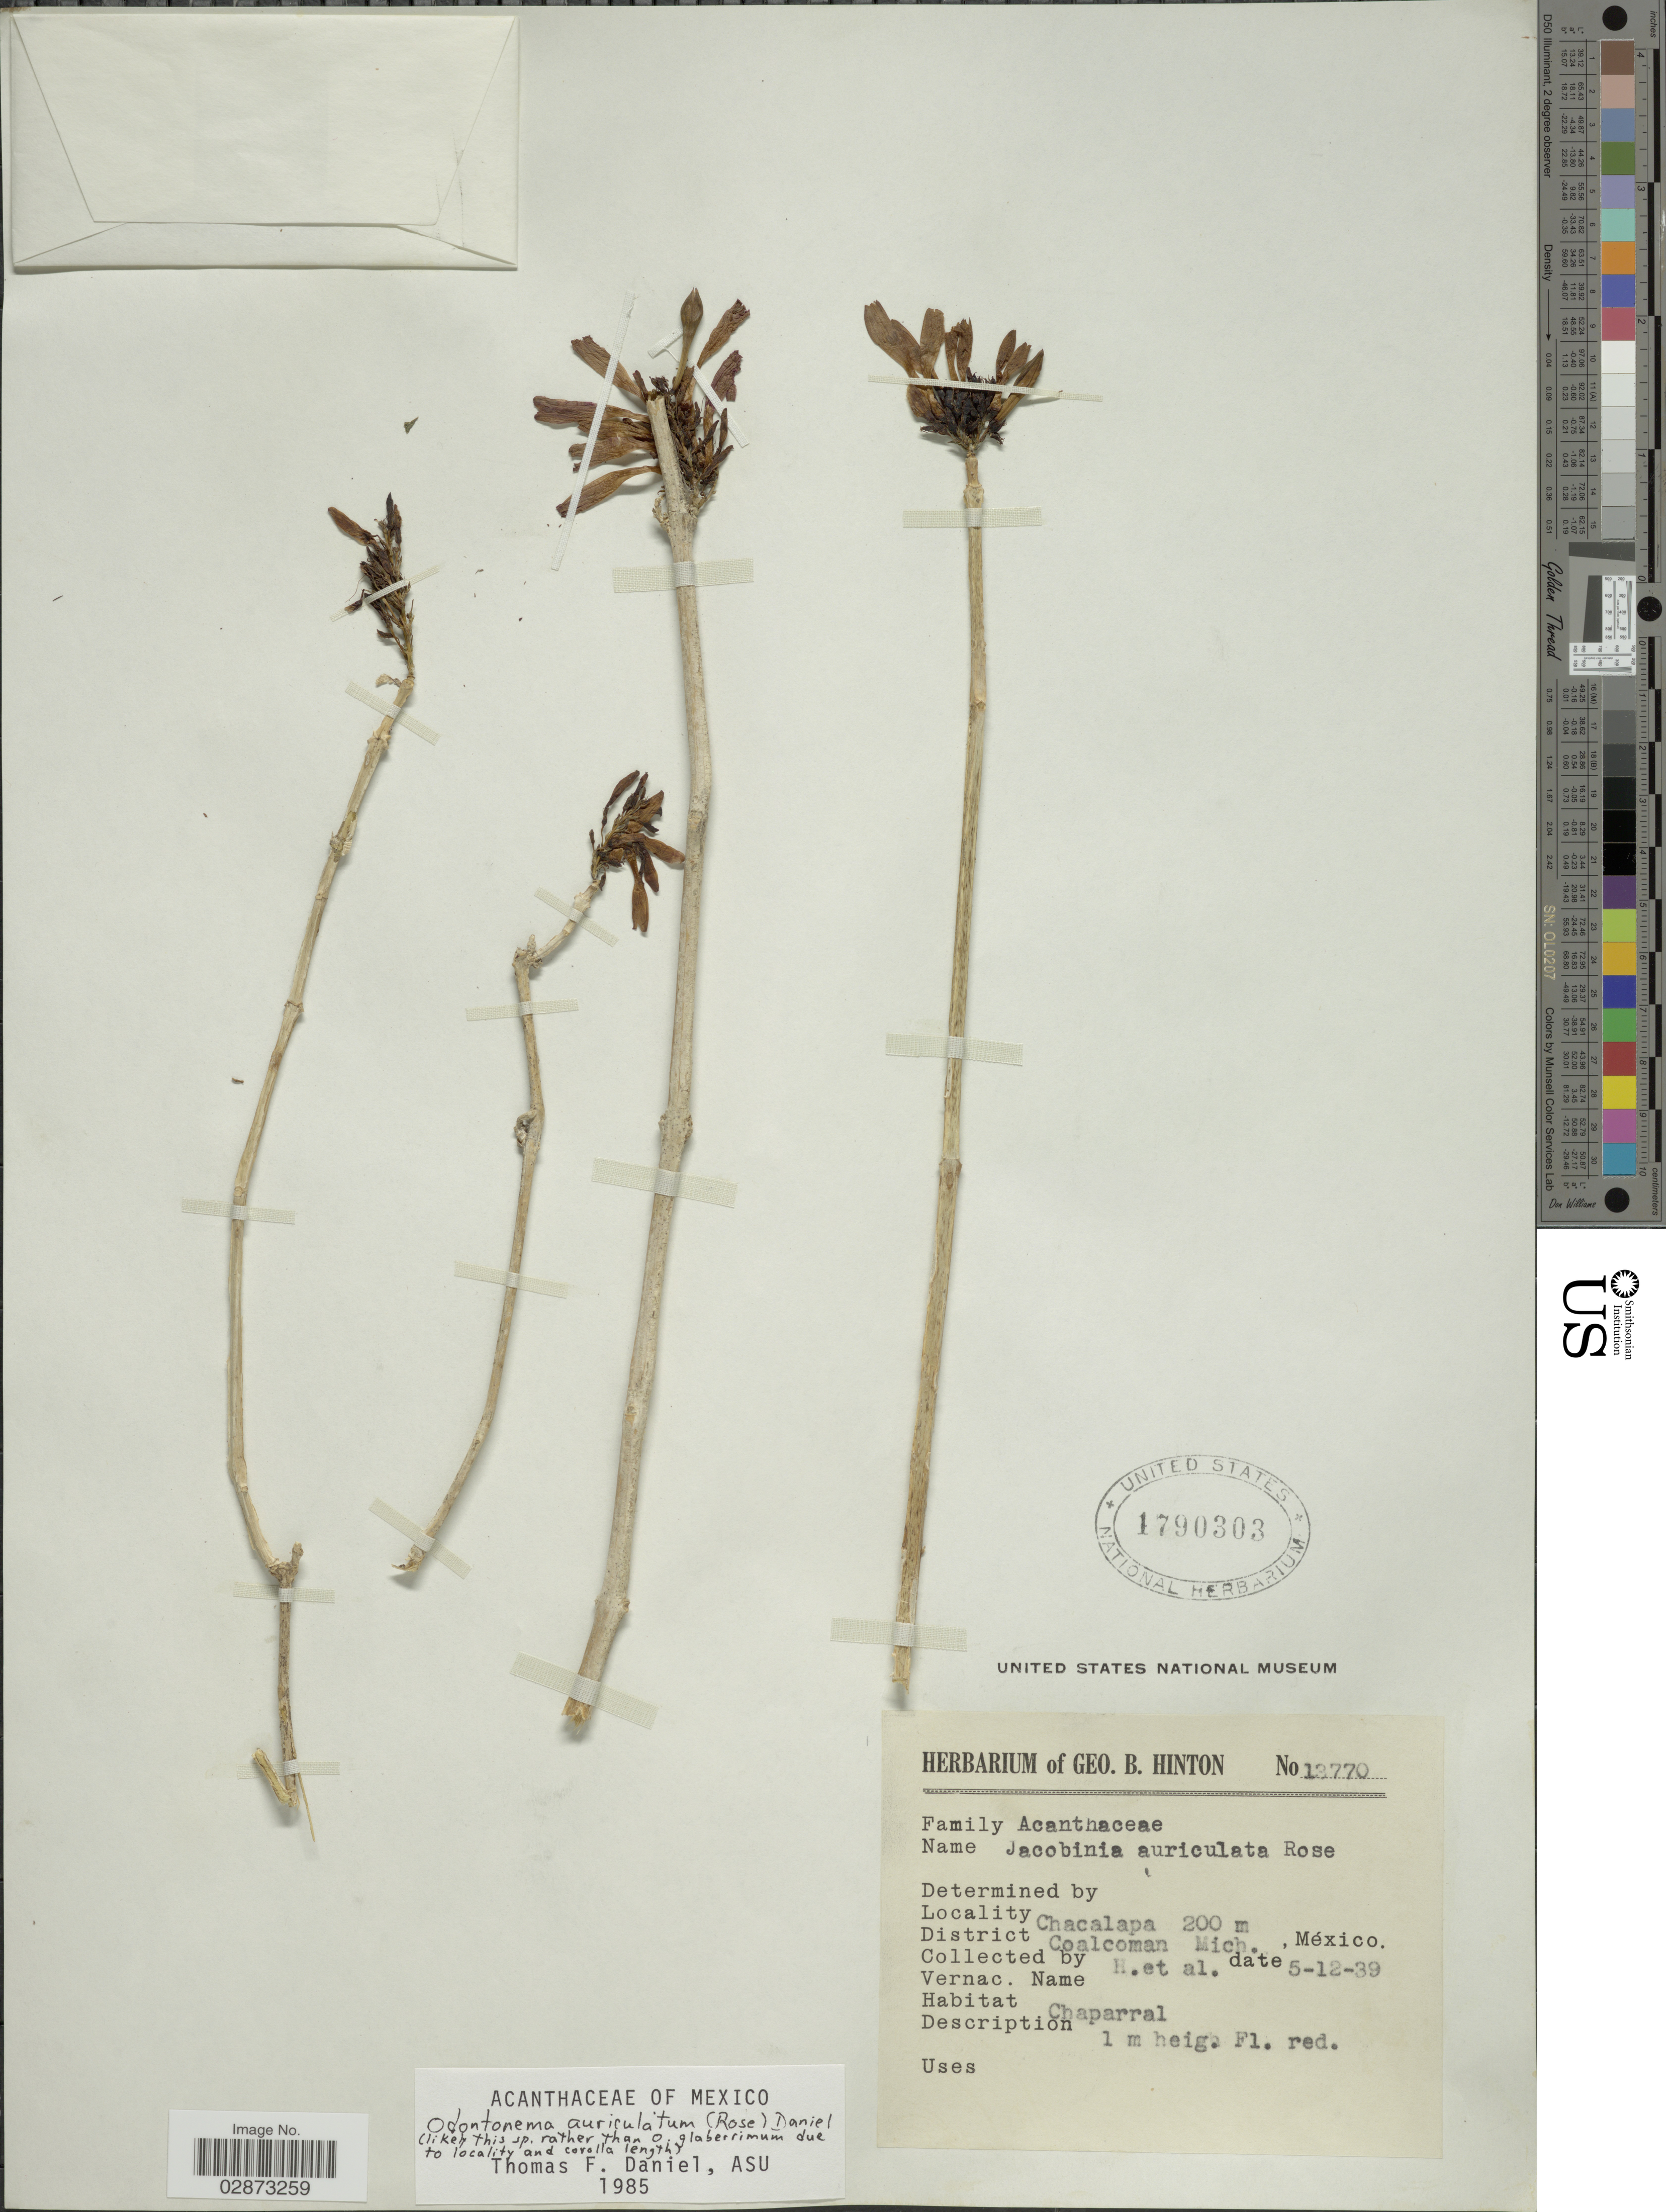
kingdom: Plantae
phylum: Tracheophyta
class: Magnoliopsida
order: Lamiales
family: Acanthaceae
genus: Odontonema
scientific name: Odontonema auriculatum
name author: (Rose) T.F. Daniel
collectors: G. B. Hinton & et al.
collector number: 13770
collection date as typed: Transcribed d/m/y: 5/12/39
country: Mexico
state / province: Michoacán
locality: Chacalapa. District Coalcoman.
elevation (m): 200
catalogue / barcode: US 1790303